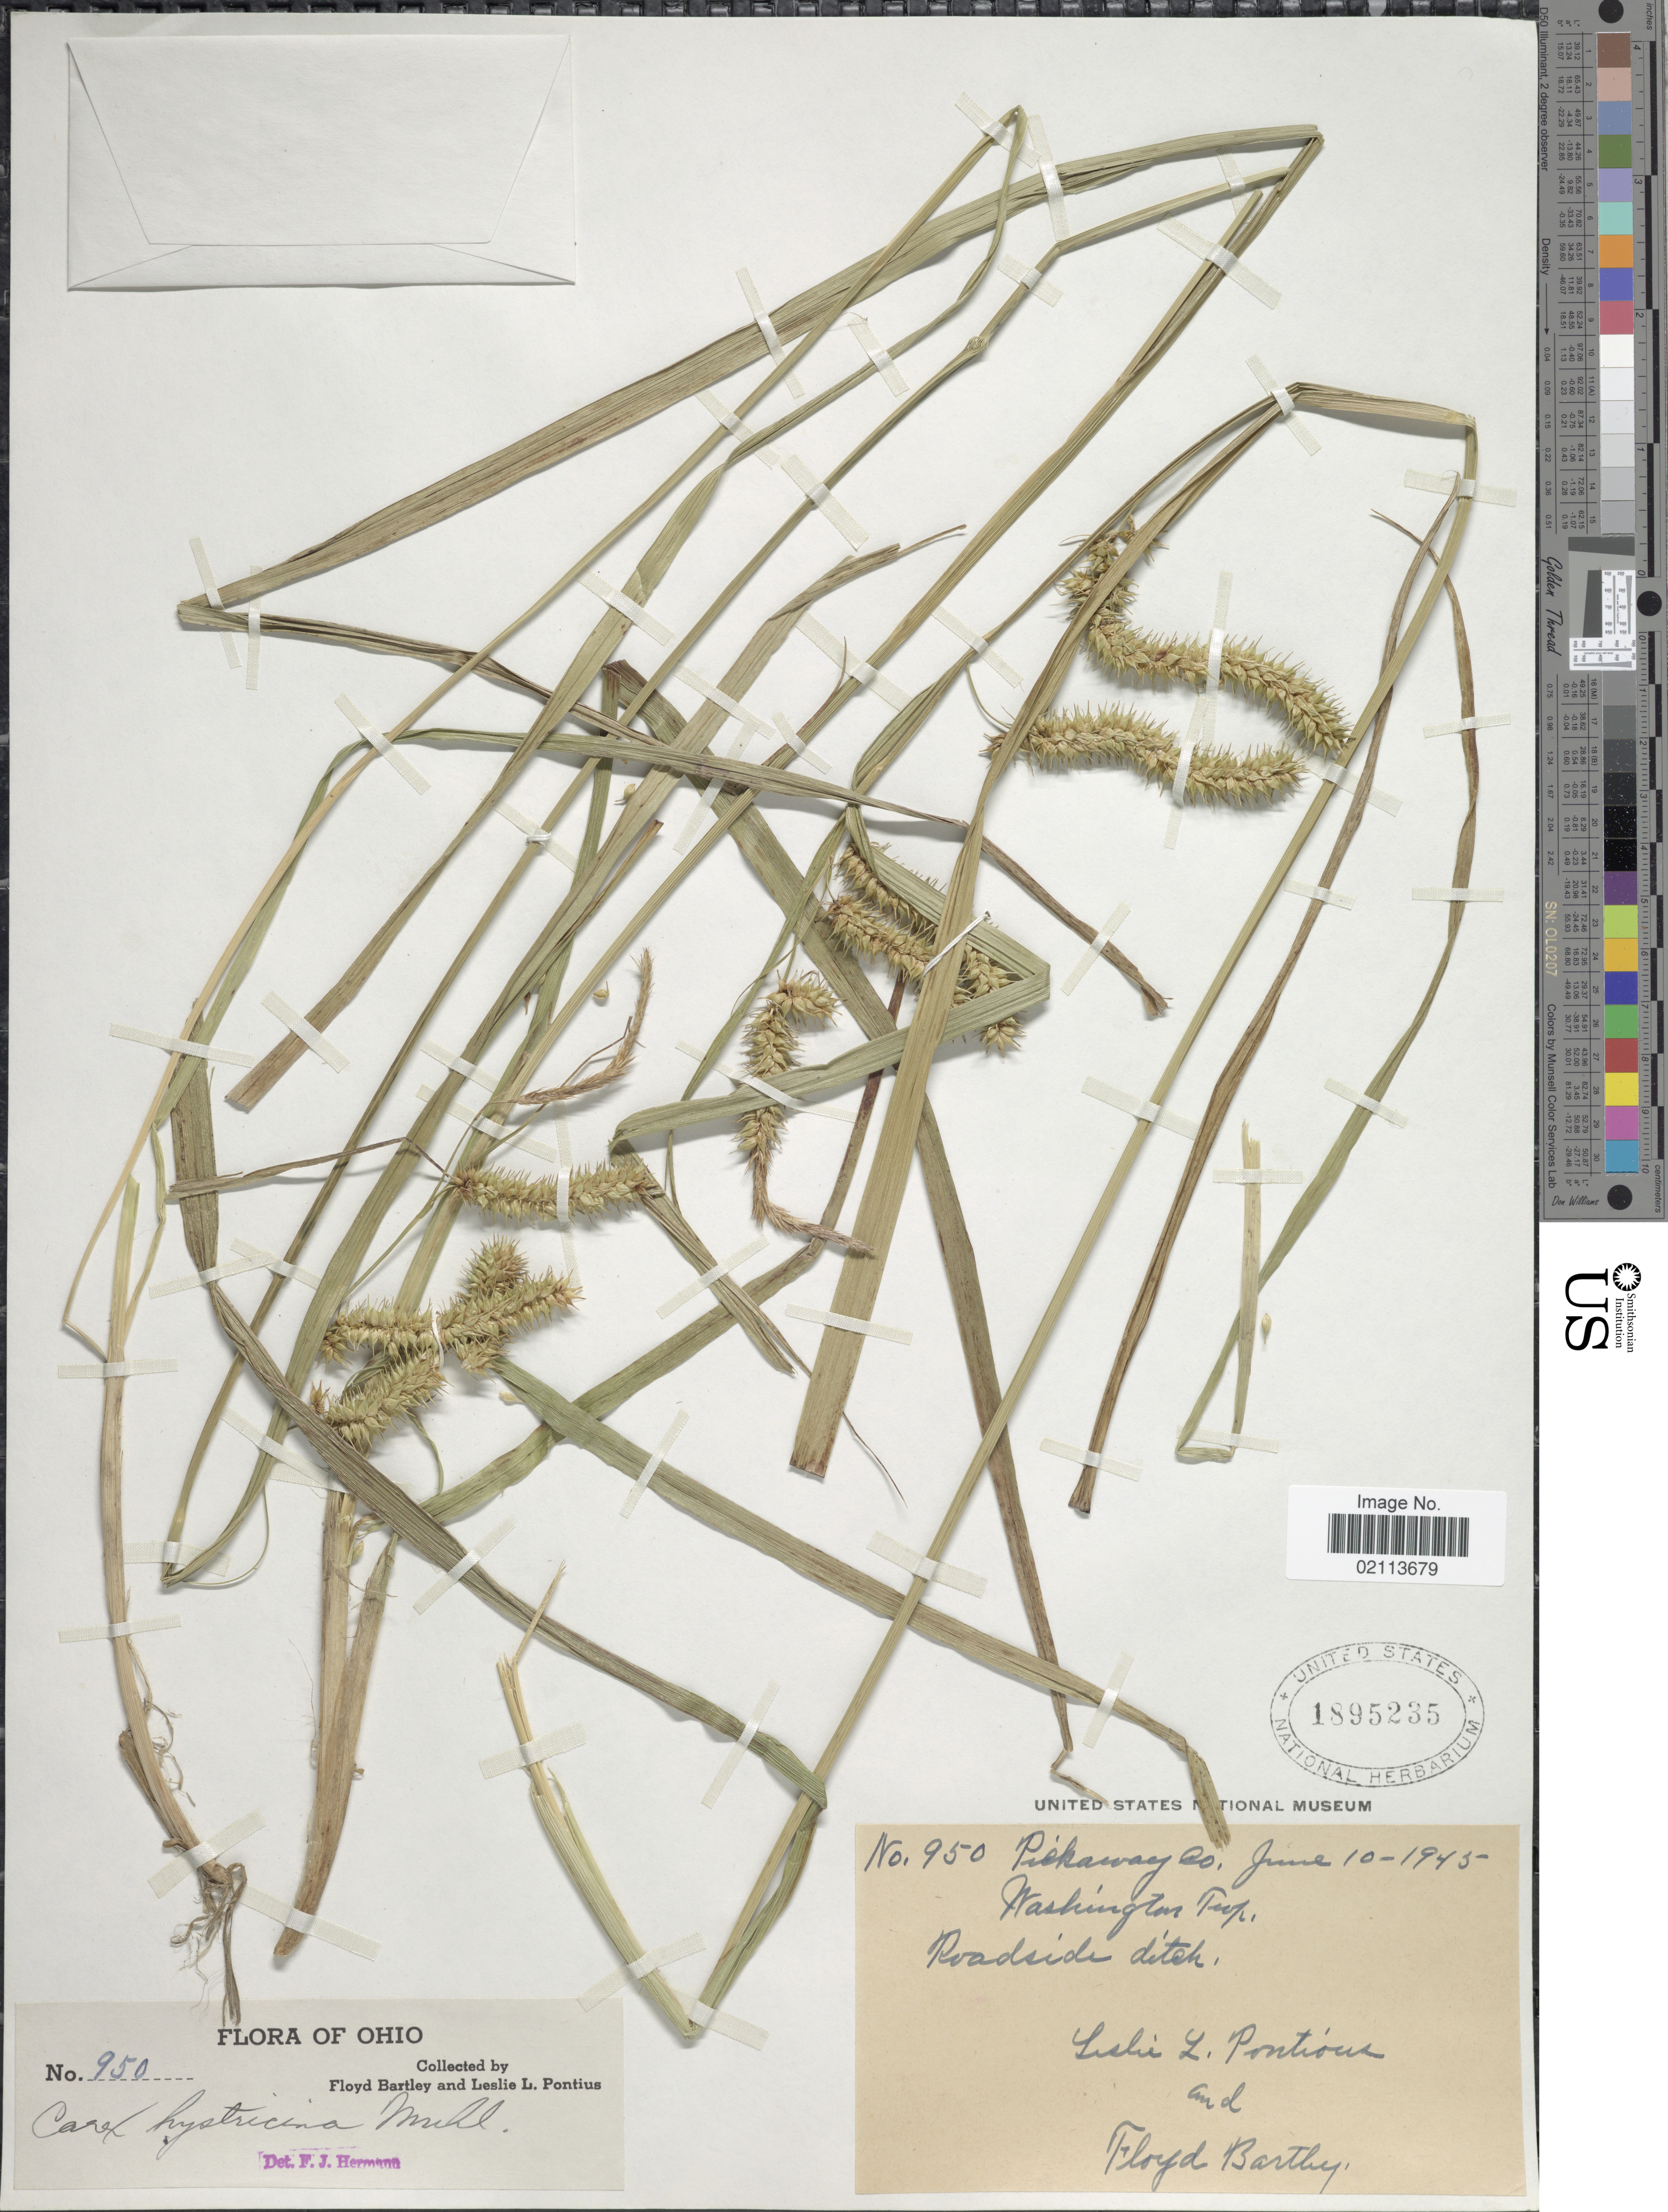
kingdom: Plantae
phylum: Tracheophyta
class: Liliopsida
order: Poales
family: Cyperaceae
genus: Carex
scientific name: Carex hystericina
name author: Muhl. ex Willd.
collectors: F. Bartley & L. Pontius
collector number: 950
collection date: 1945-06-10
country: United States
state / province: Ohio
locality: Pickaway Co., Washington Twp., Roadside ditch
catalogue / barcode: US 1895235